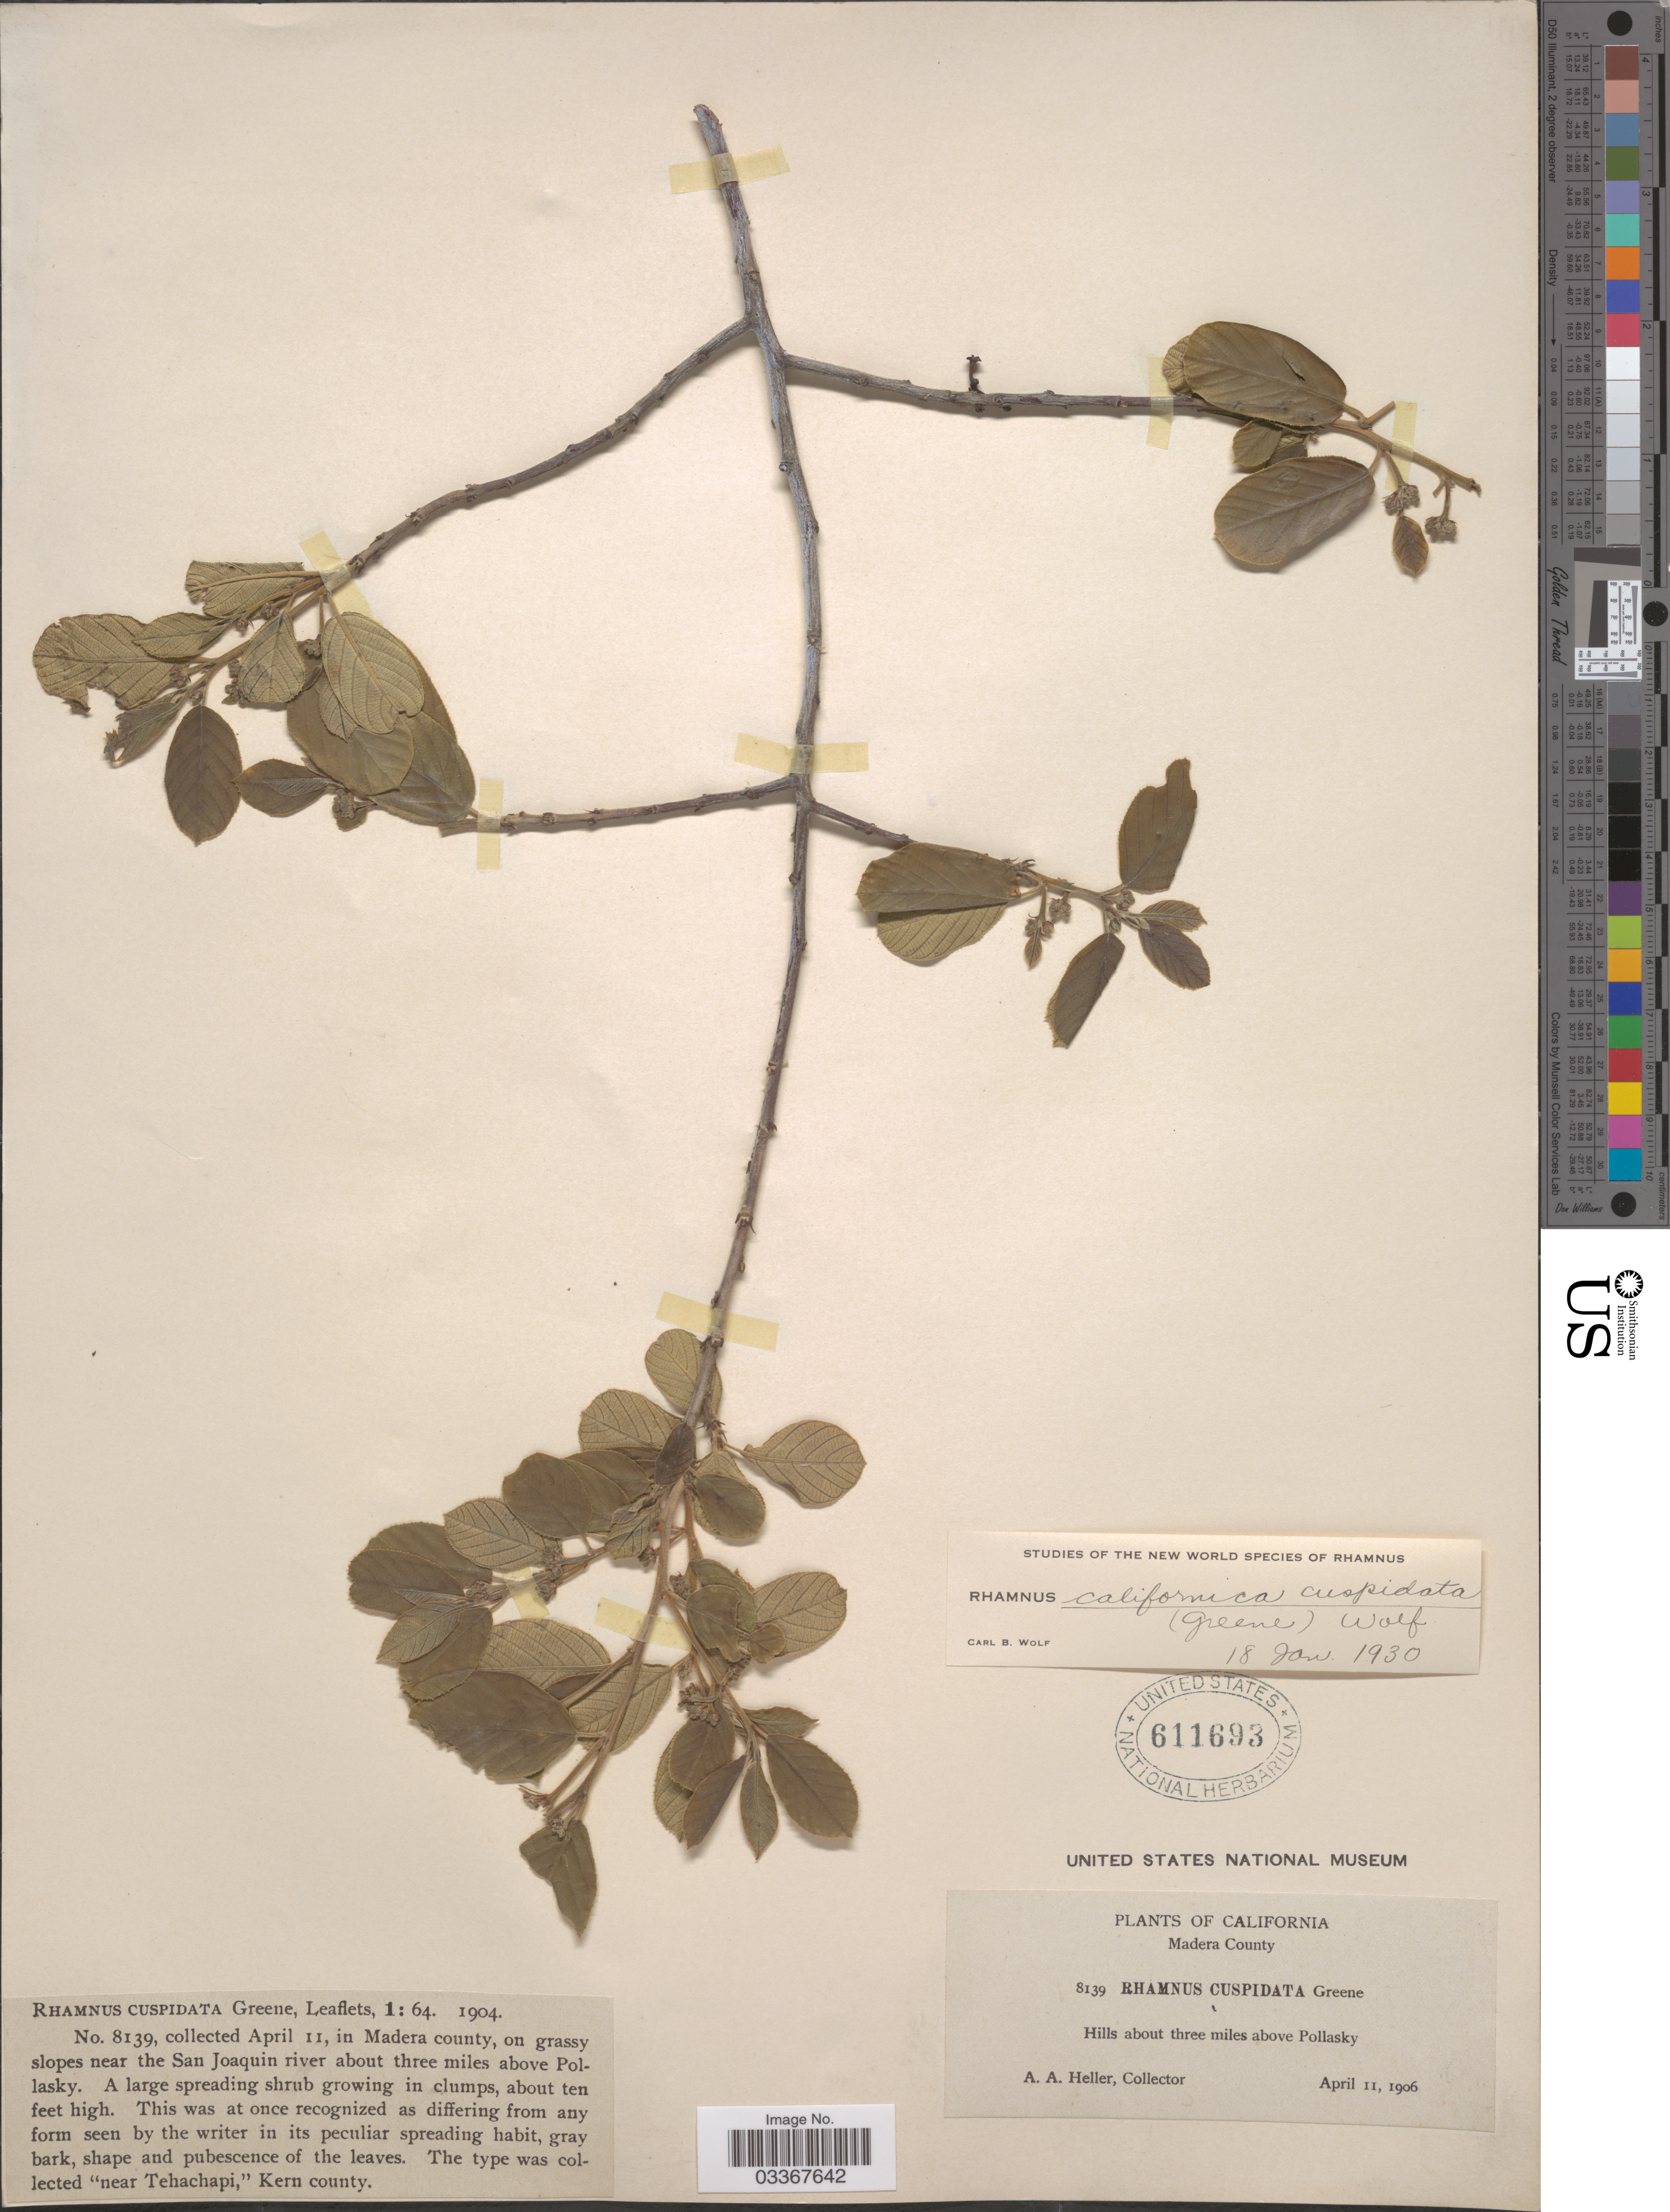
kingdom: Plantae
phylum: Tracheophyta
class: Magnoliopsida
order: Rosales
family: Rhamnaceae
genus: Frangula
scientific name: Frangula californica subsp. cuspidata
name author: (Greene) Kartesz & Gandhi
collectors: A. A. Heller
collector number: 8139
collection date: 1906-04-11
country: United States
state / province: California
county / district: Madera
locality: Madera County, Hills about three miles above Pollasky, in Madera county, on grassy slopes near San Joaquin river about three miles above Pollasky.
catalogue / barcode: US 611693